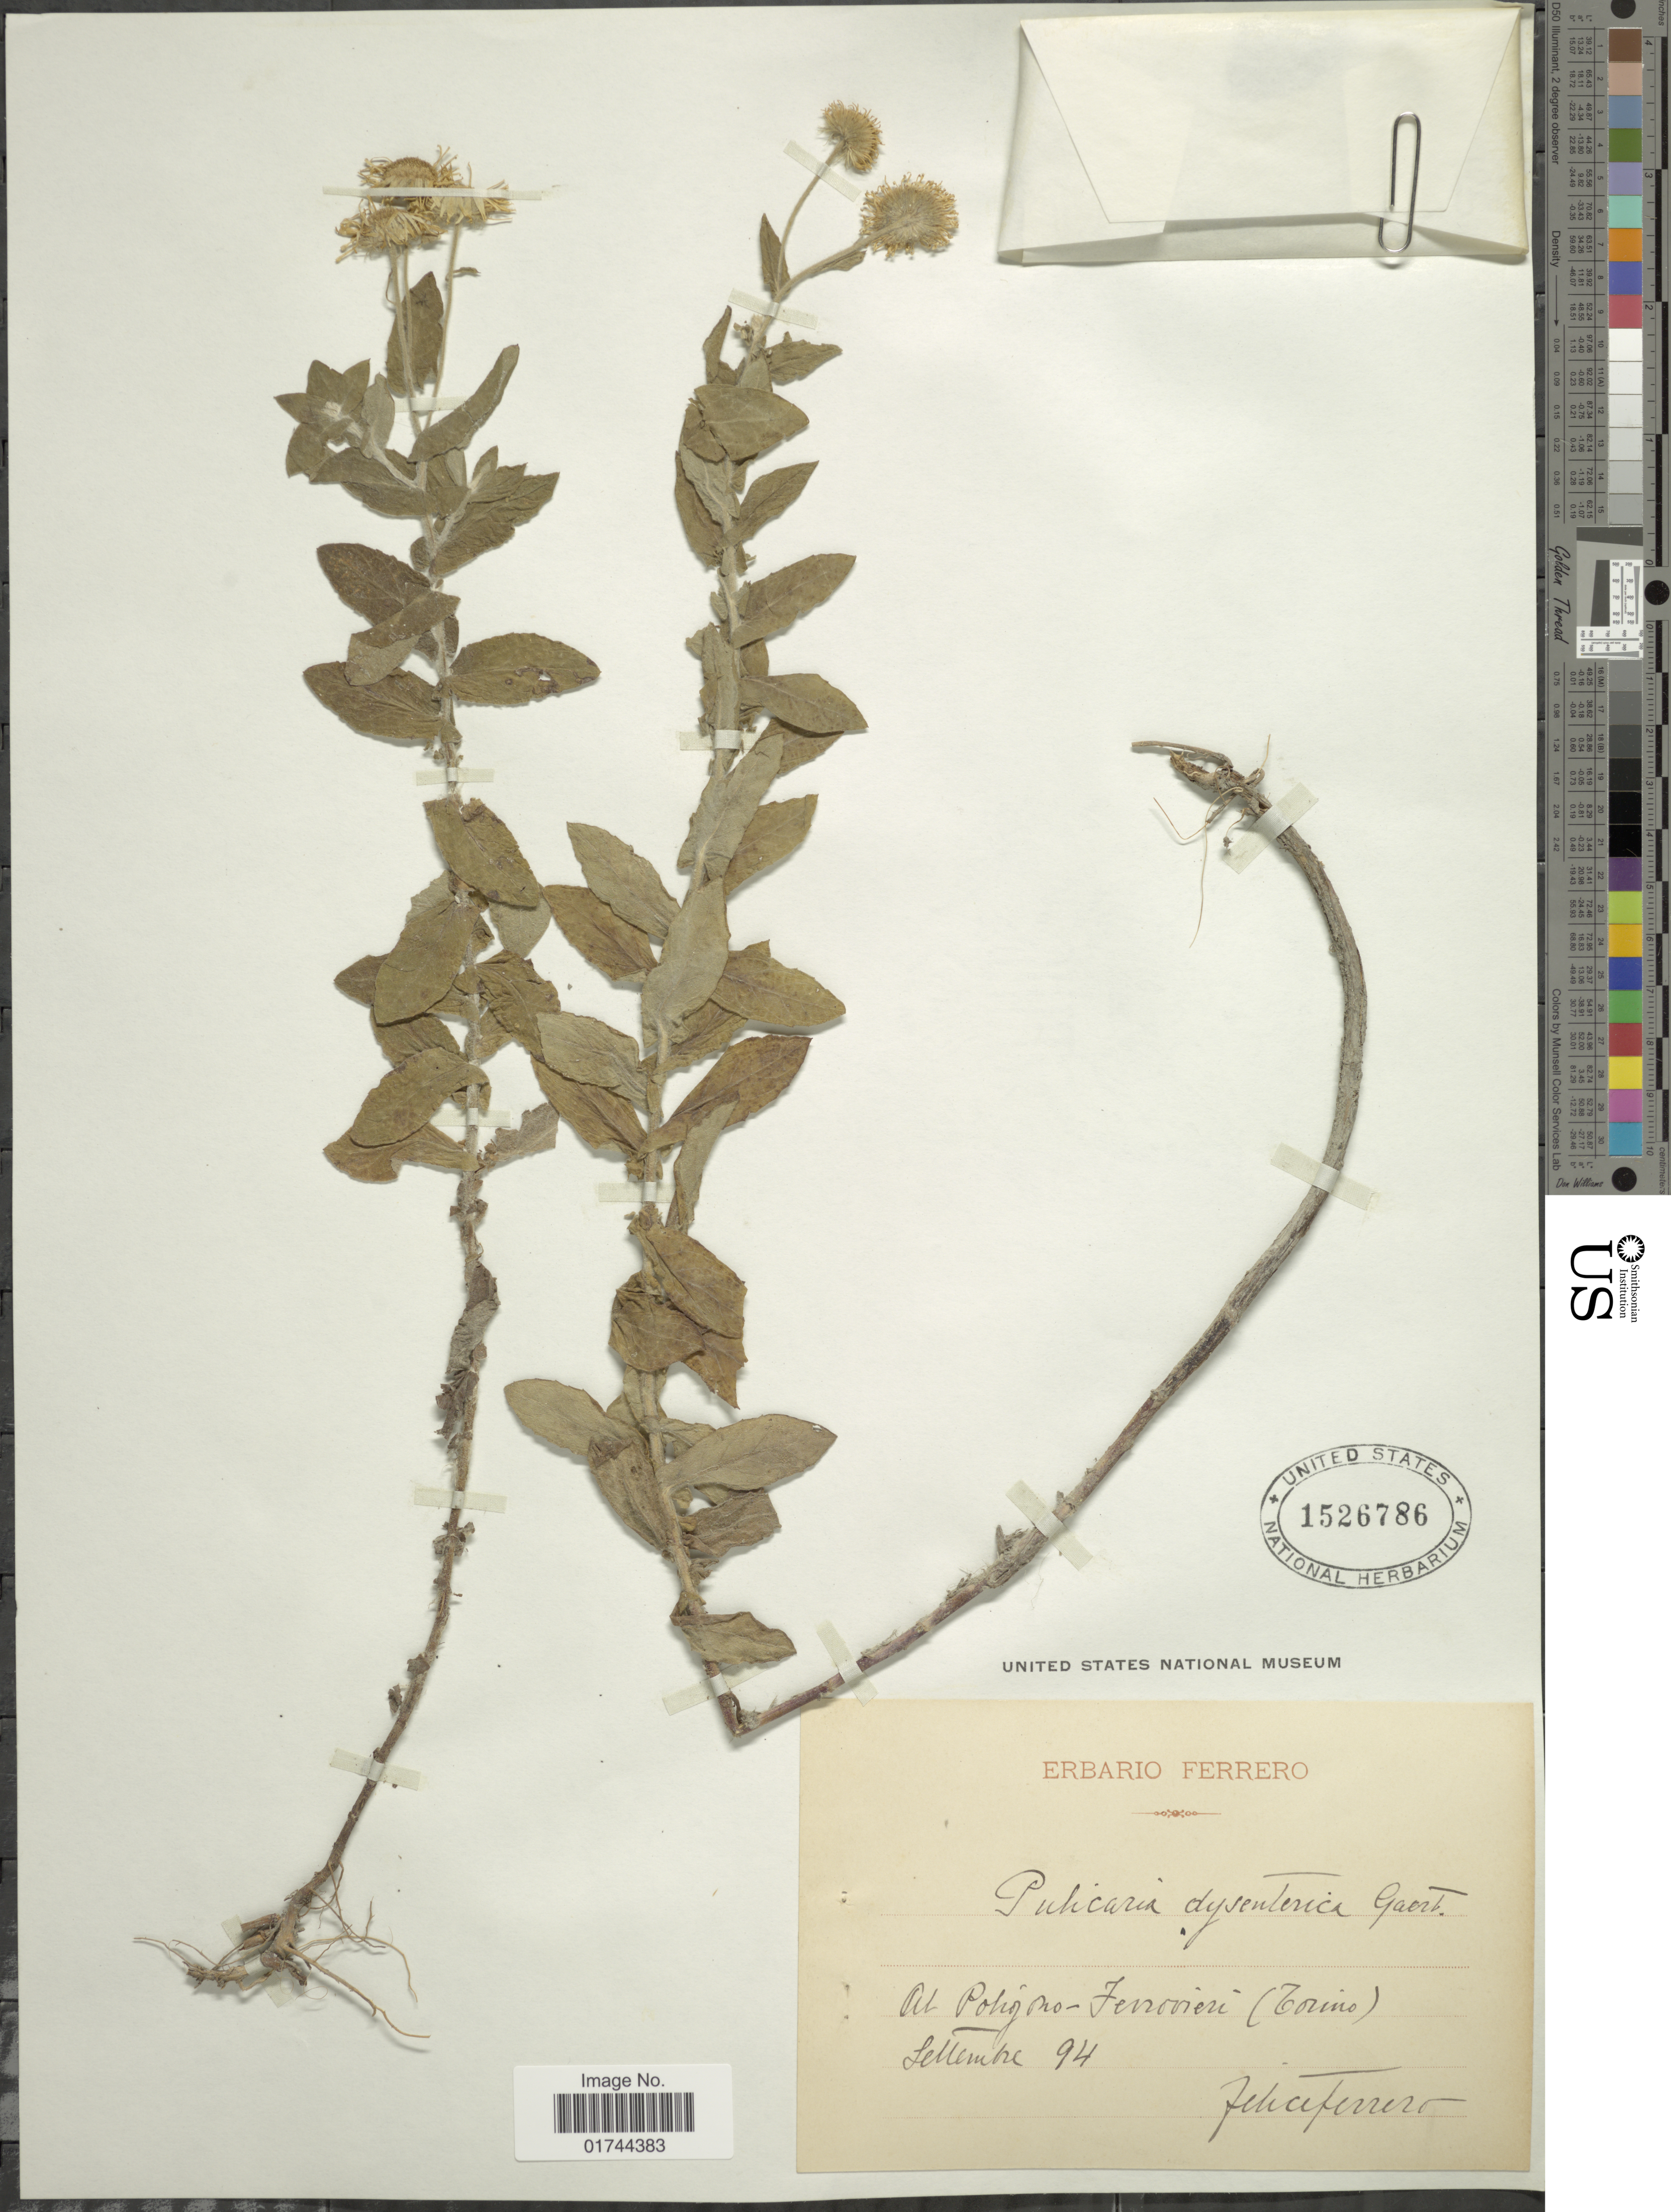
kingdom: Plantae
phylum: Tracheophyta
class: Magnoliopsida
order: Asterales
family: Asteraceae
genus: Pulicaria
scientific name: Pulicaria dysenterica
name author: (L.) Bernh.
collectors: F. Ferrero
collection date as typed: Transcribed d/m/y: /9/94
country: Italy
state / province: Piedmont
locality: At Pohojoro- Fevrooieri (Zouno)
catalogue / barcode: US 1526786